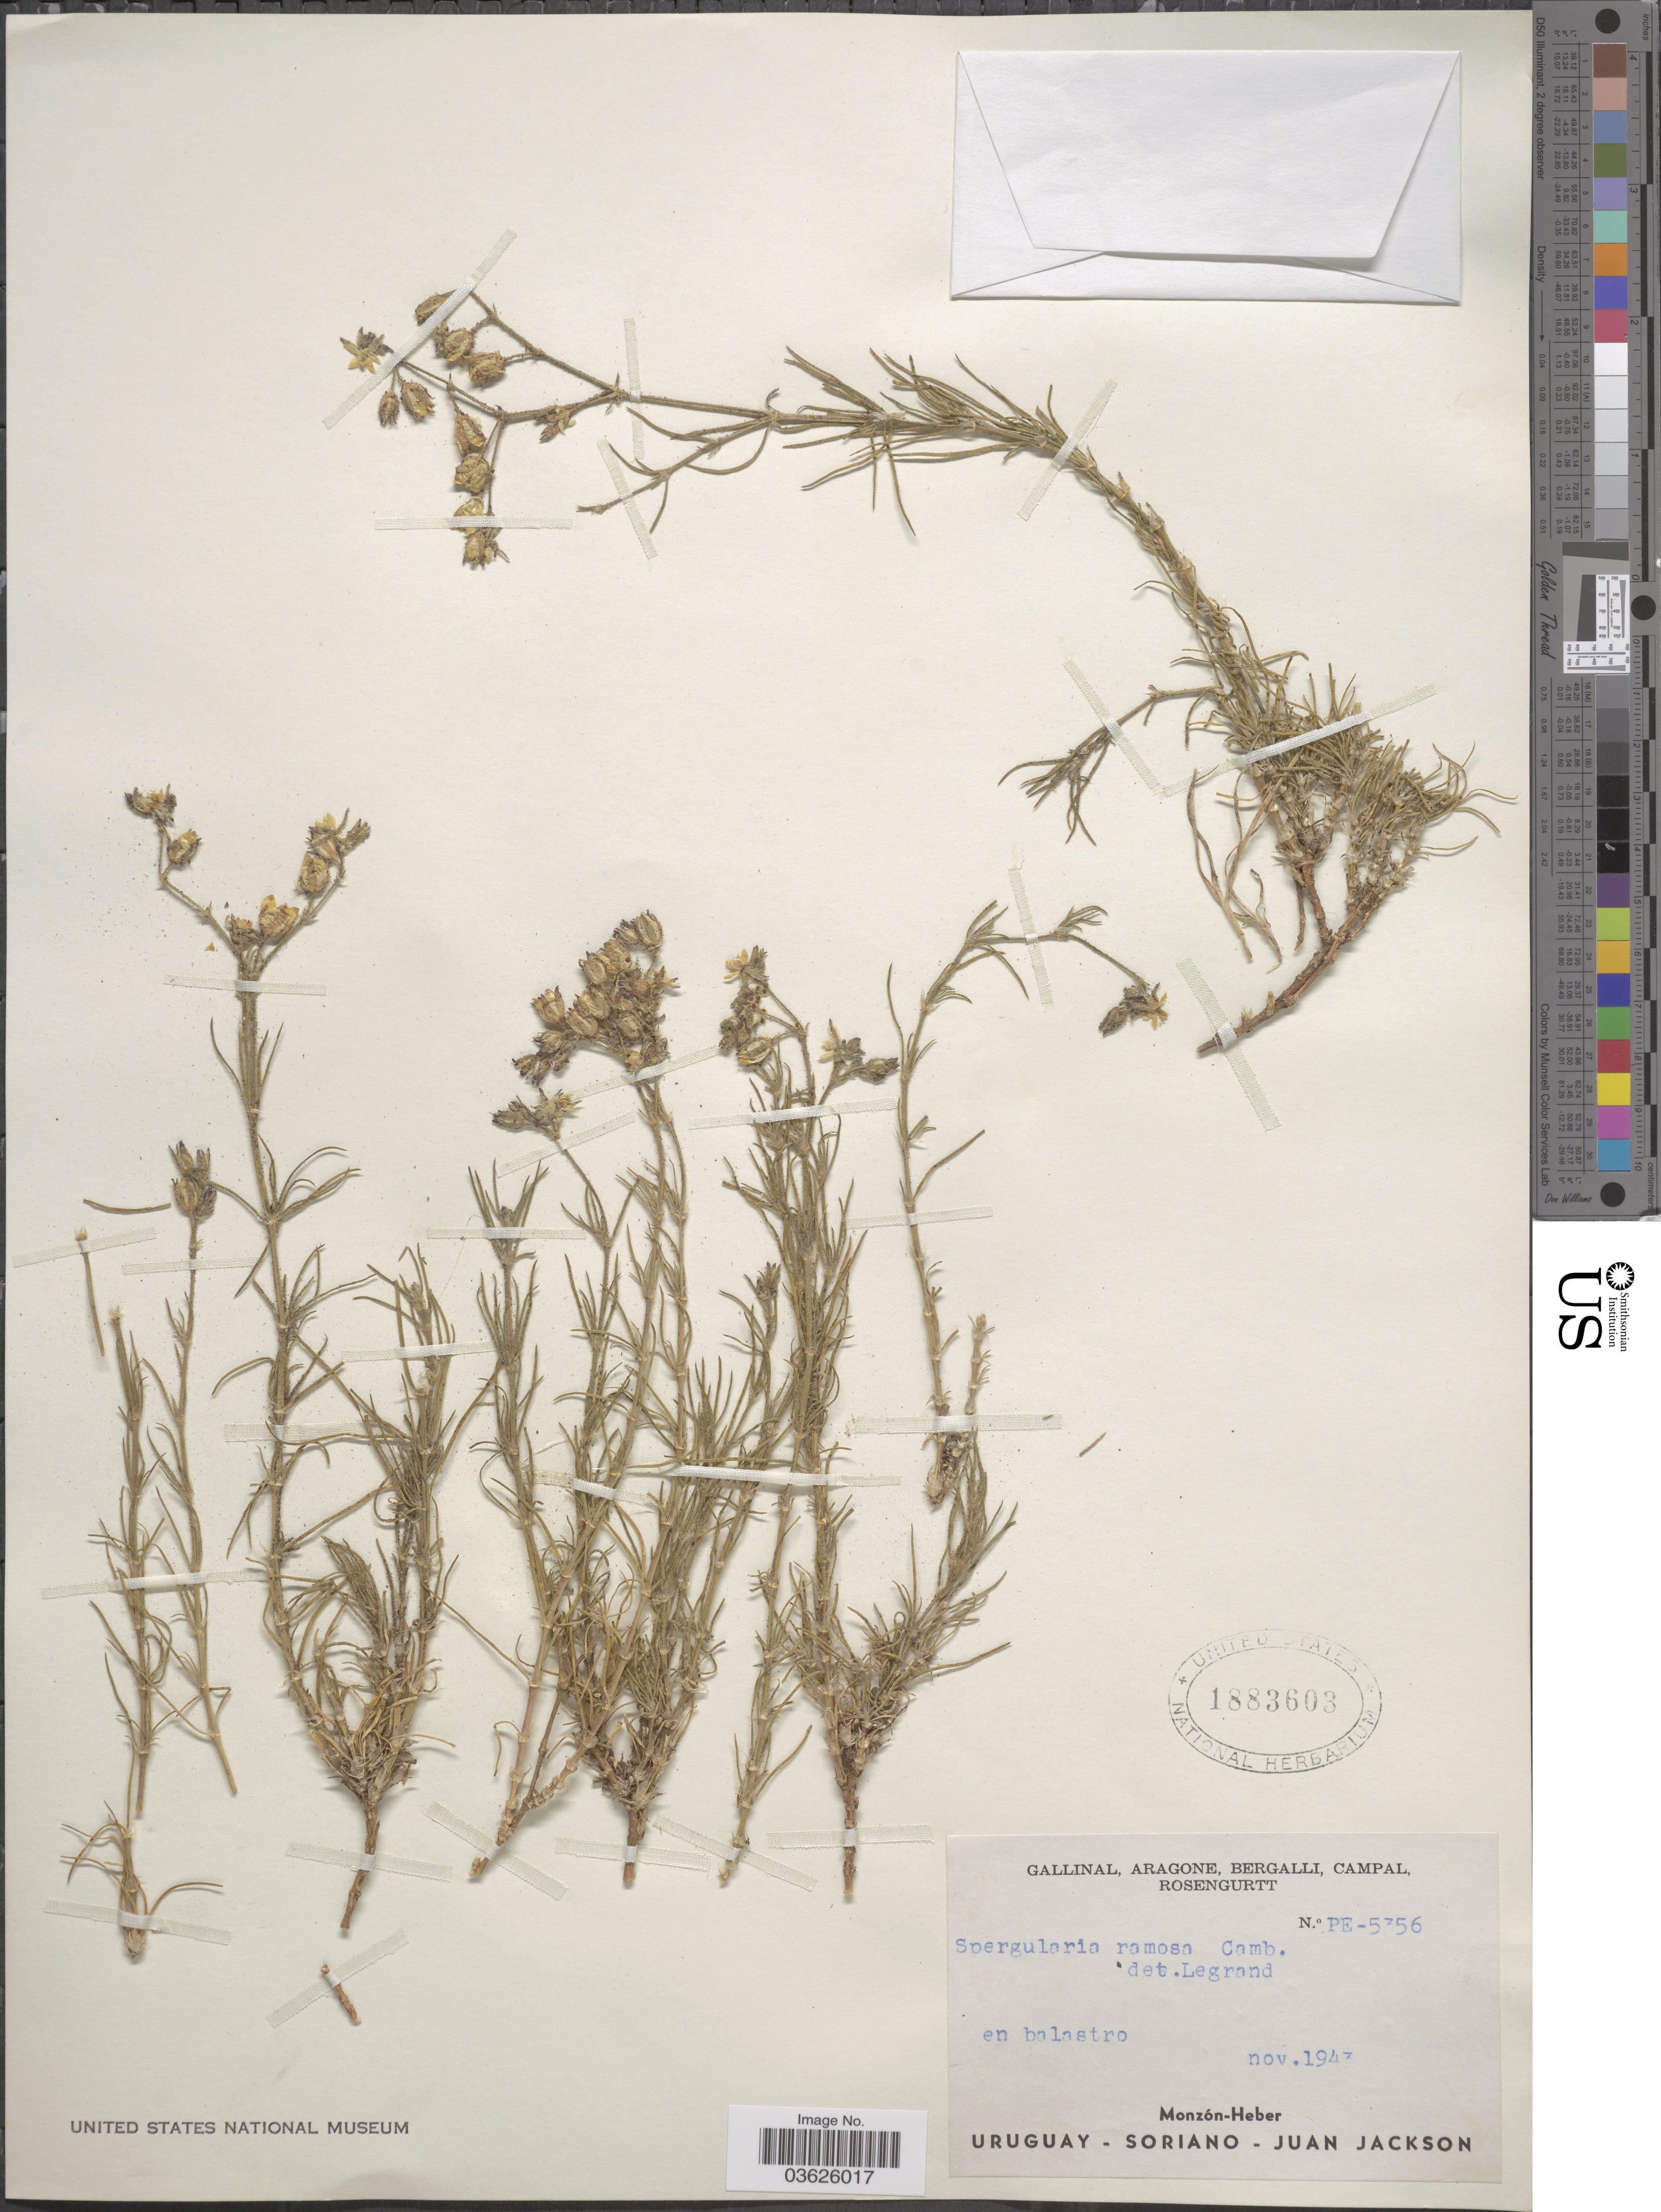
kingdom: Plantae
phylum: Tracheophyta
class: Magnoliopsida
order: Caryophyllales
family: Caryophyllaceae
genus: Spergularia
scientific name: Spergularia ramosa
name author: Cambess.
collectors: -. Gallinal, -- Aragone, -- Bergalli, -- Campal & Rosengurtt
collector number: PE-5356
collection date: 1943-11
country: Uruguay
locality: Monzón-Heber. Soriano-Juan Jackson. [unsure placement]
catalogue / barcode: US 1883603